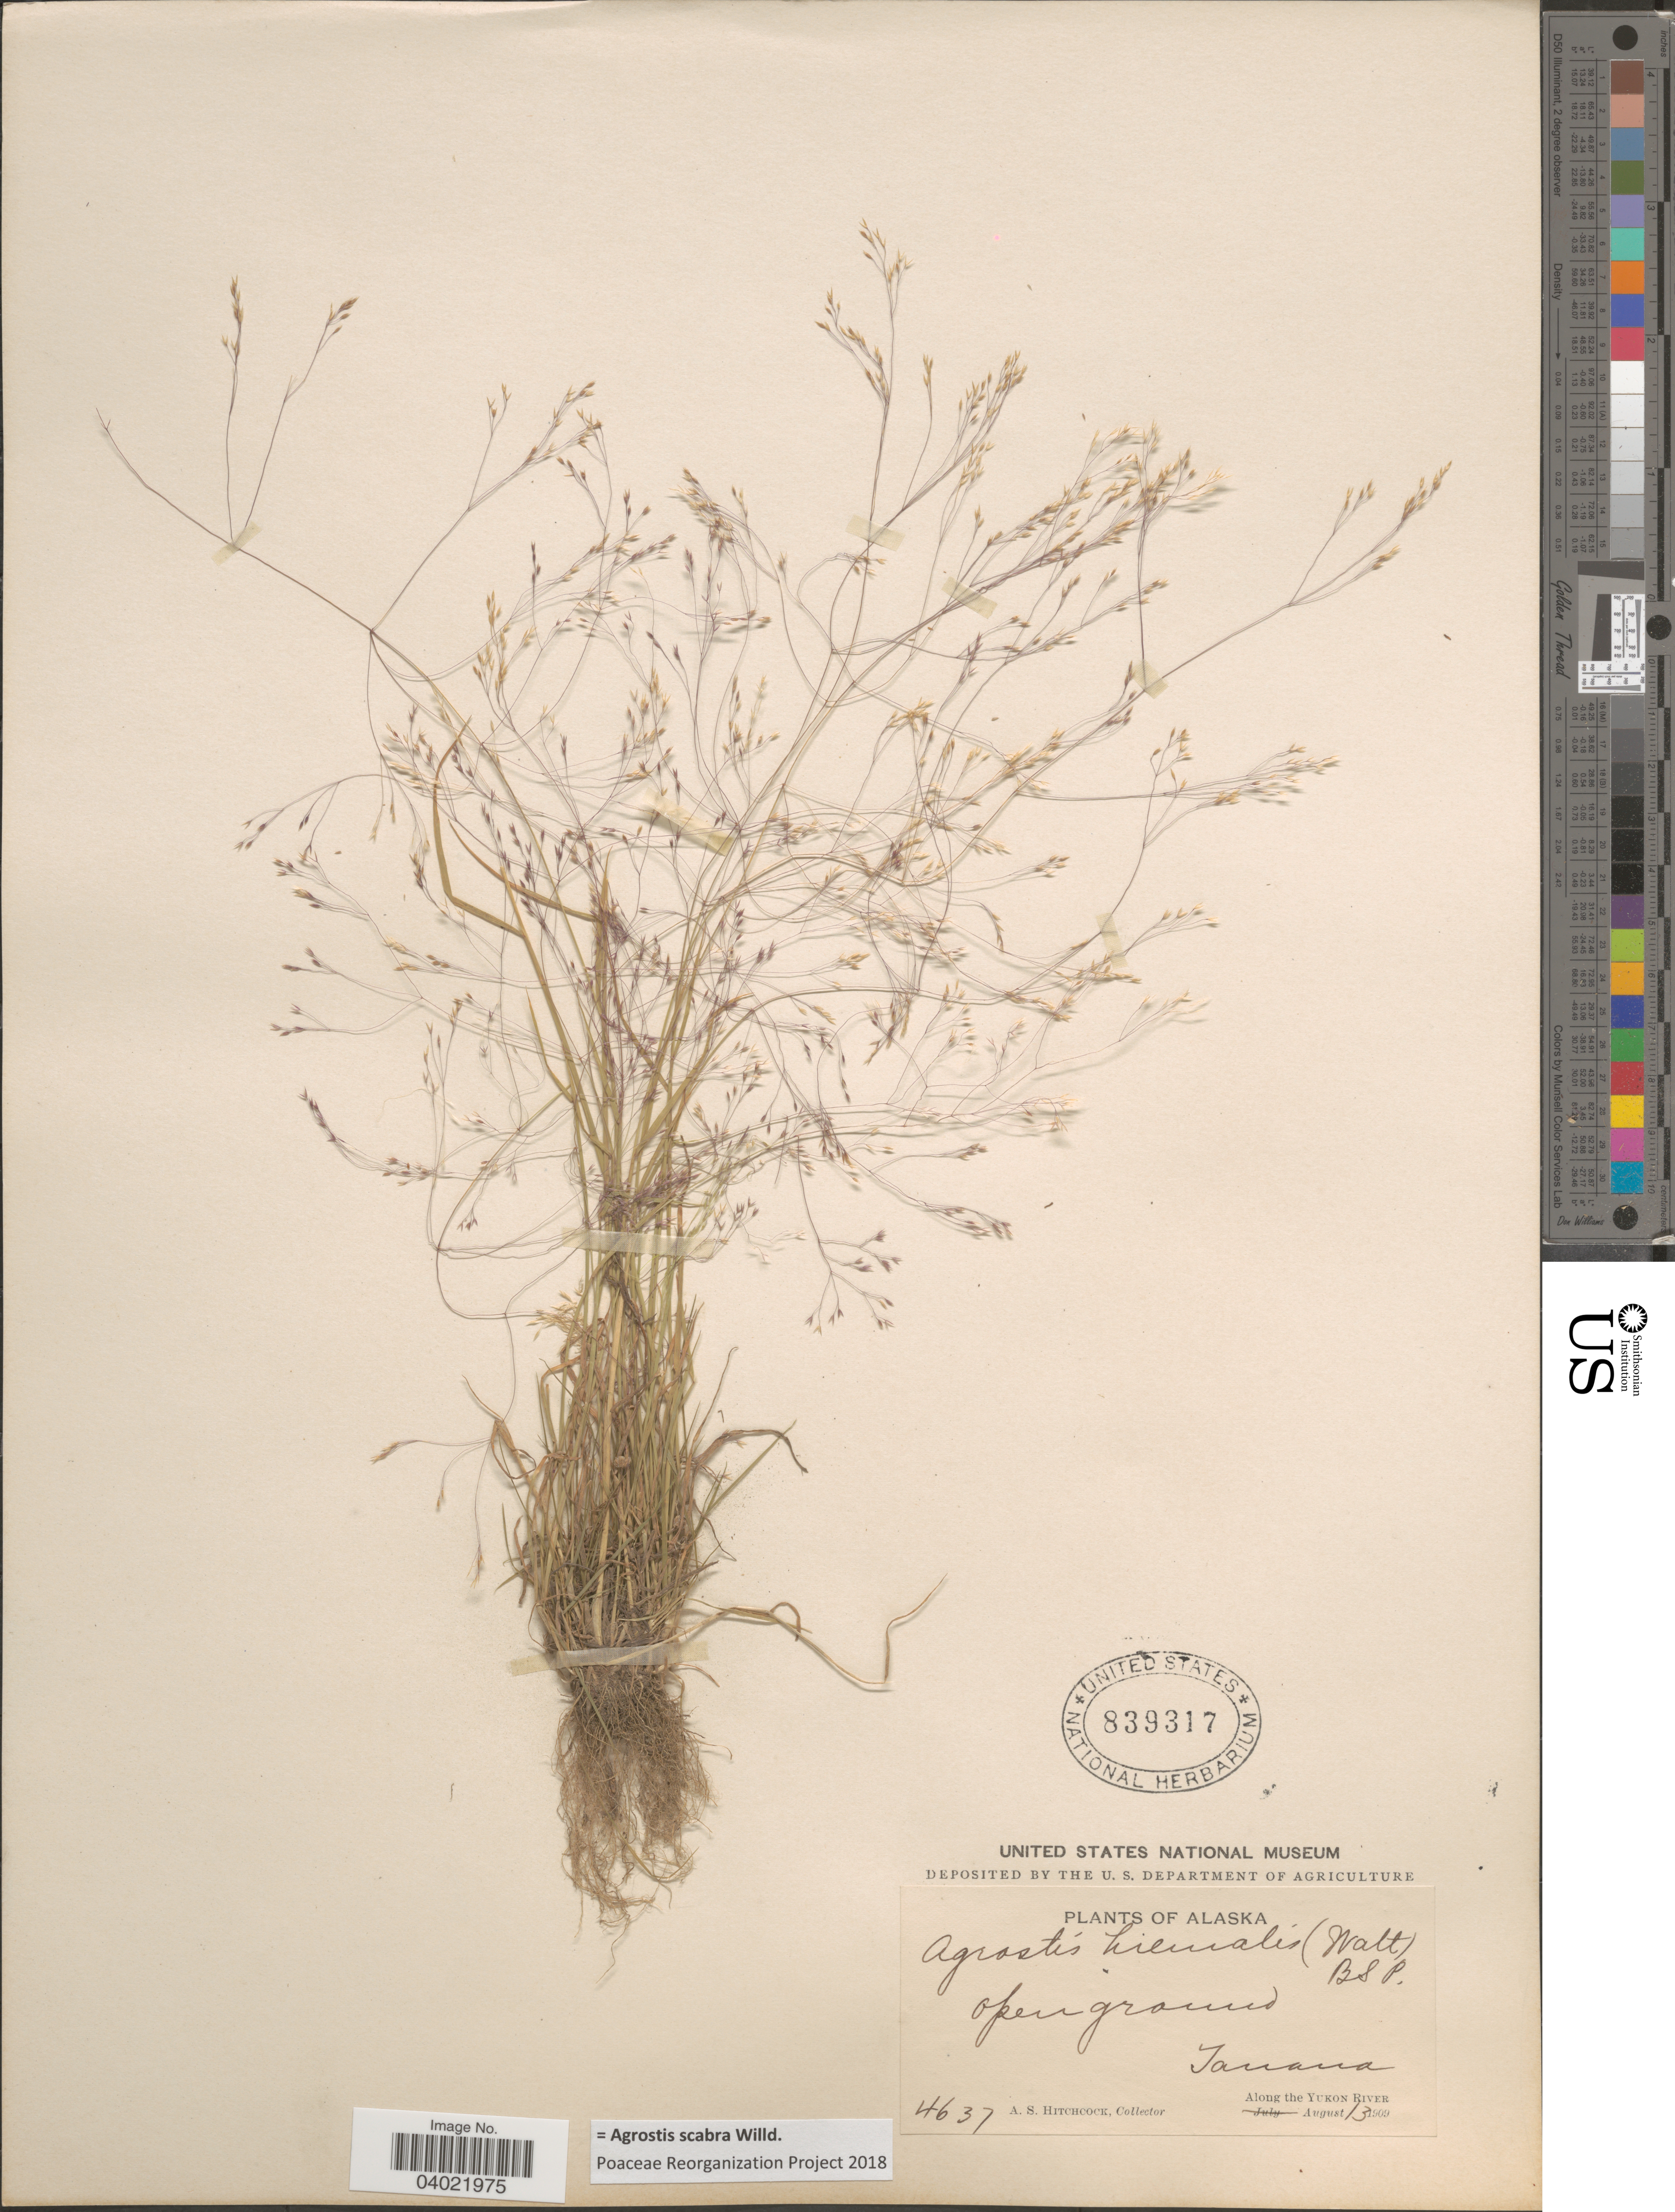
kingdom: Plantae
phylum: Tracheophyta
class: Liliopsida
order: Poales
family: Poaceae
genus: Agrostis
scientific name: Agrostis scabra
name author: Willd.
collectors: A. S. Hitchcock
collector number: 4637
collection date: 1909-08-13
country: United States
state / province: Alaska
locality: Tanana. Along the Yukon River.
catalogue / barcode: US 839317